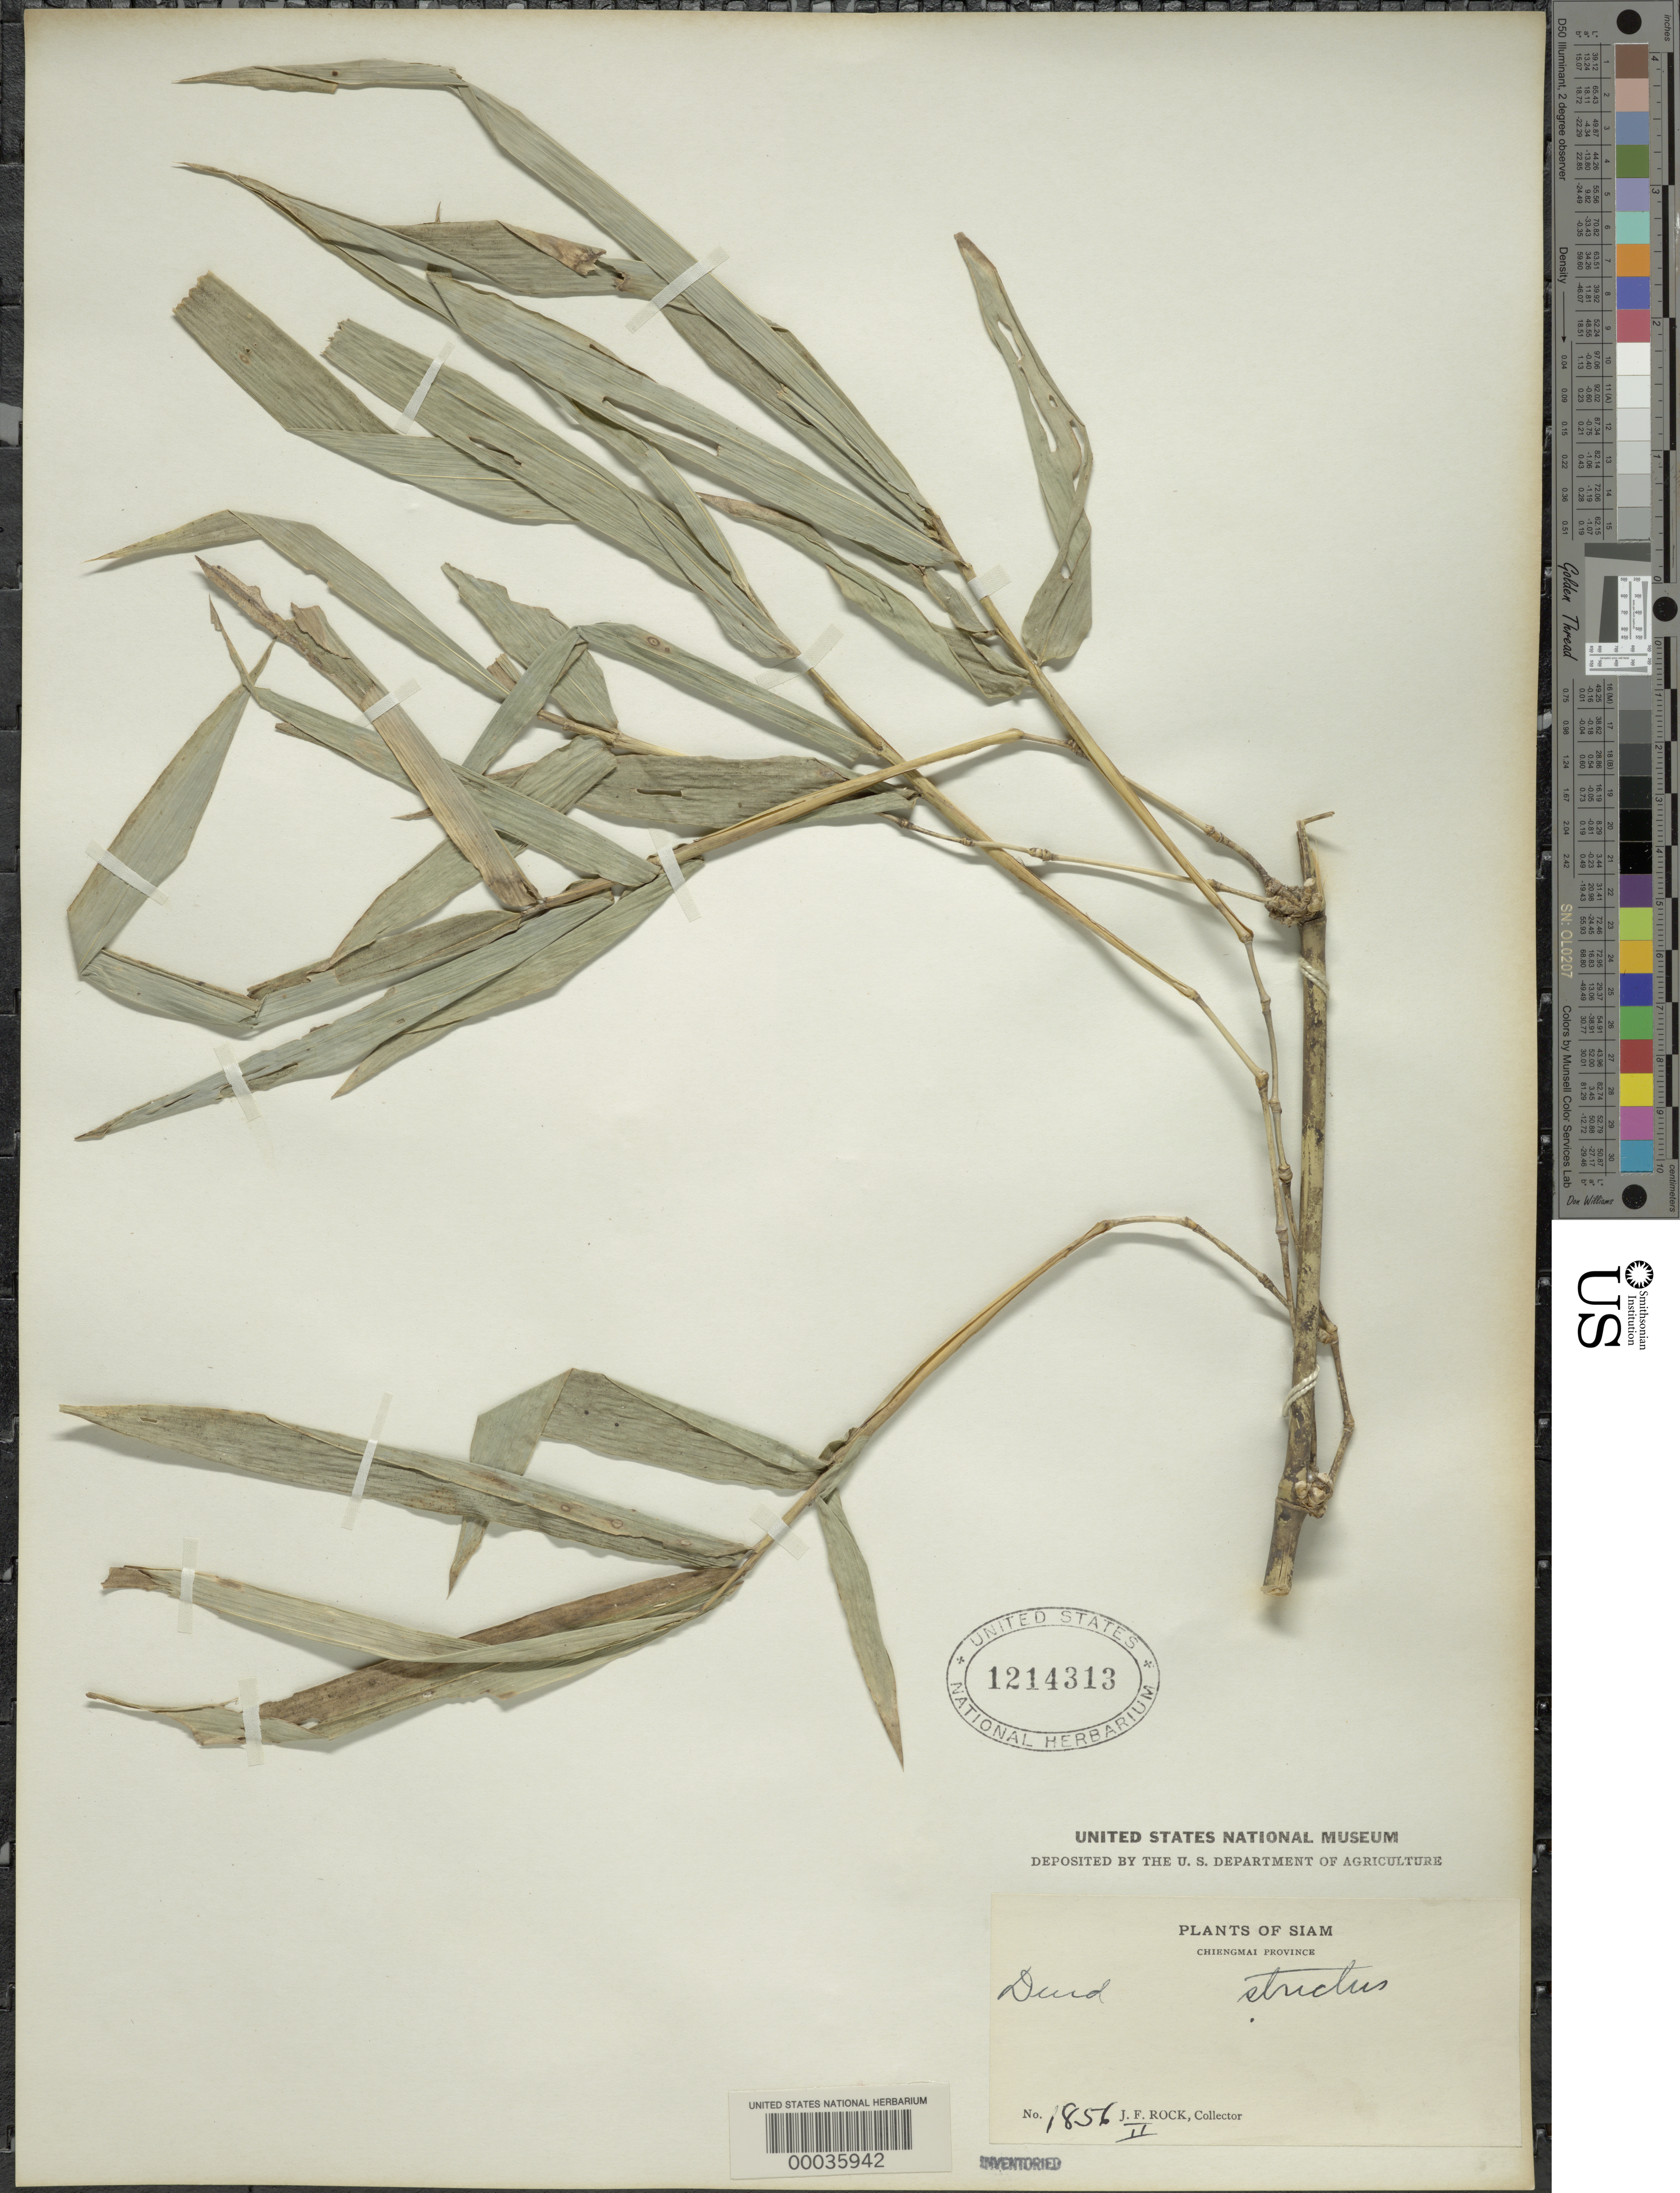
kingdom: Plantae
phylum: Tracheophyta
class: Liliopsida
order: Poales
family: Poaceae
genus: Dendrocalamus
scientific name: Dendrocalamus strictus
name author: (Roxb.) Nees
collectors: J. F. Rock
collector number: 1856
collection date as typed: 05 Jan 1922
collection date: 1922-01-05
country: Thailand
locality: Chiengmal, meh sai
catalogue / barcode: US 1214313